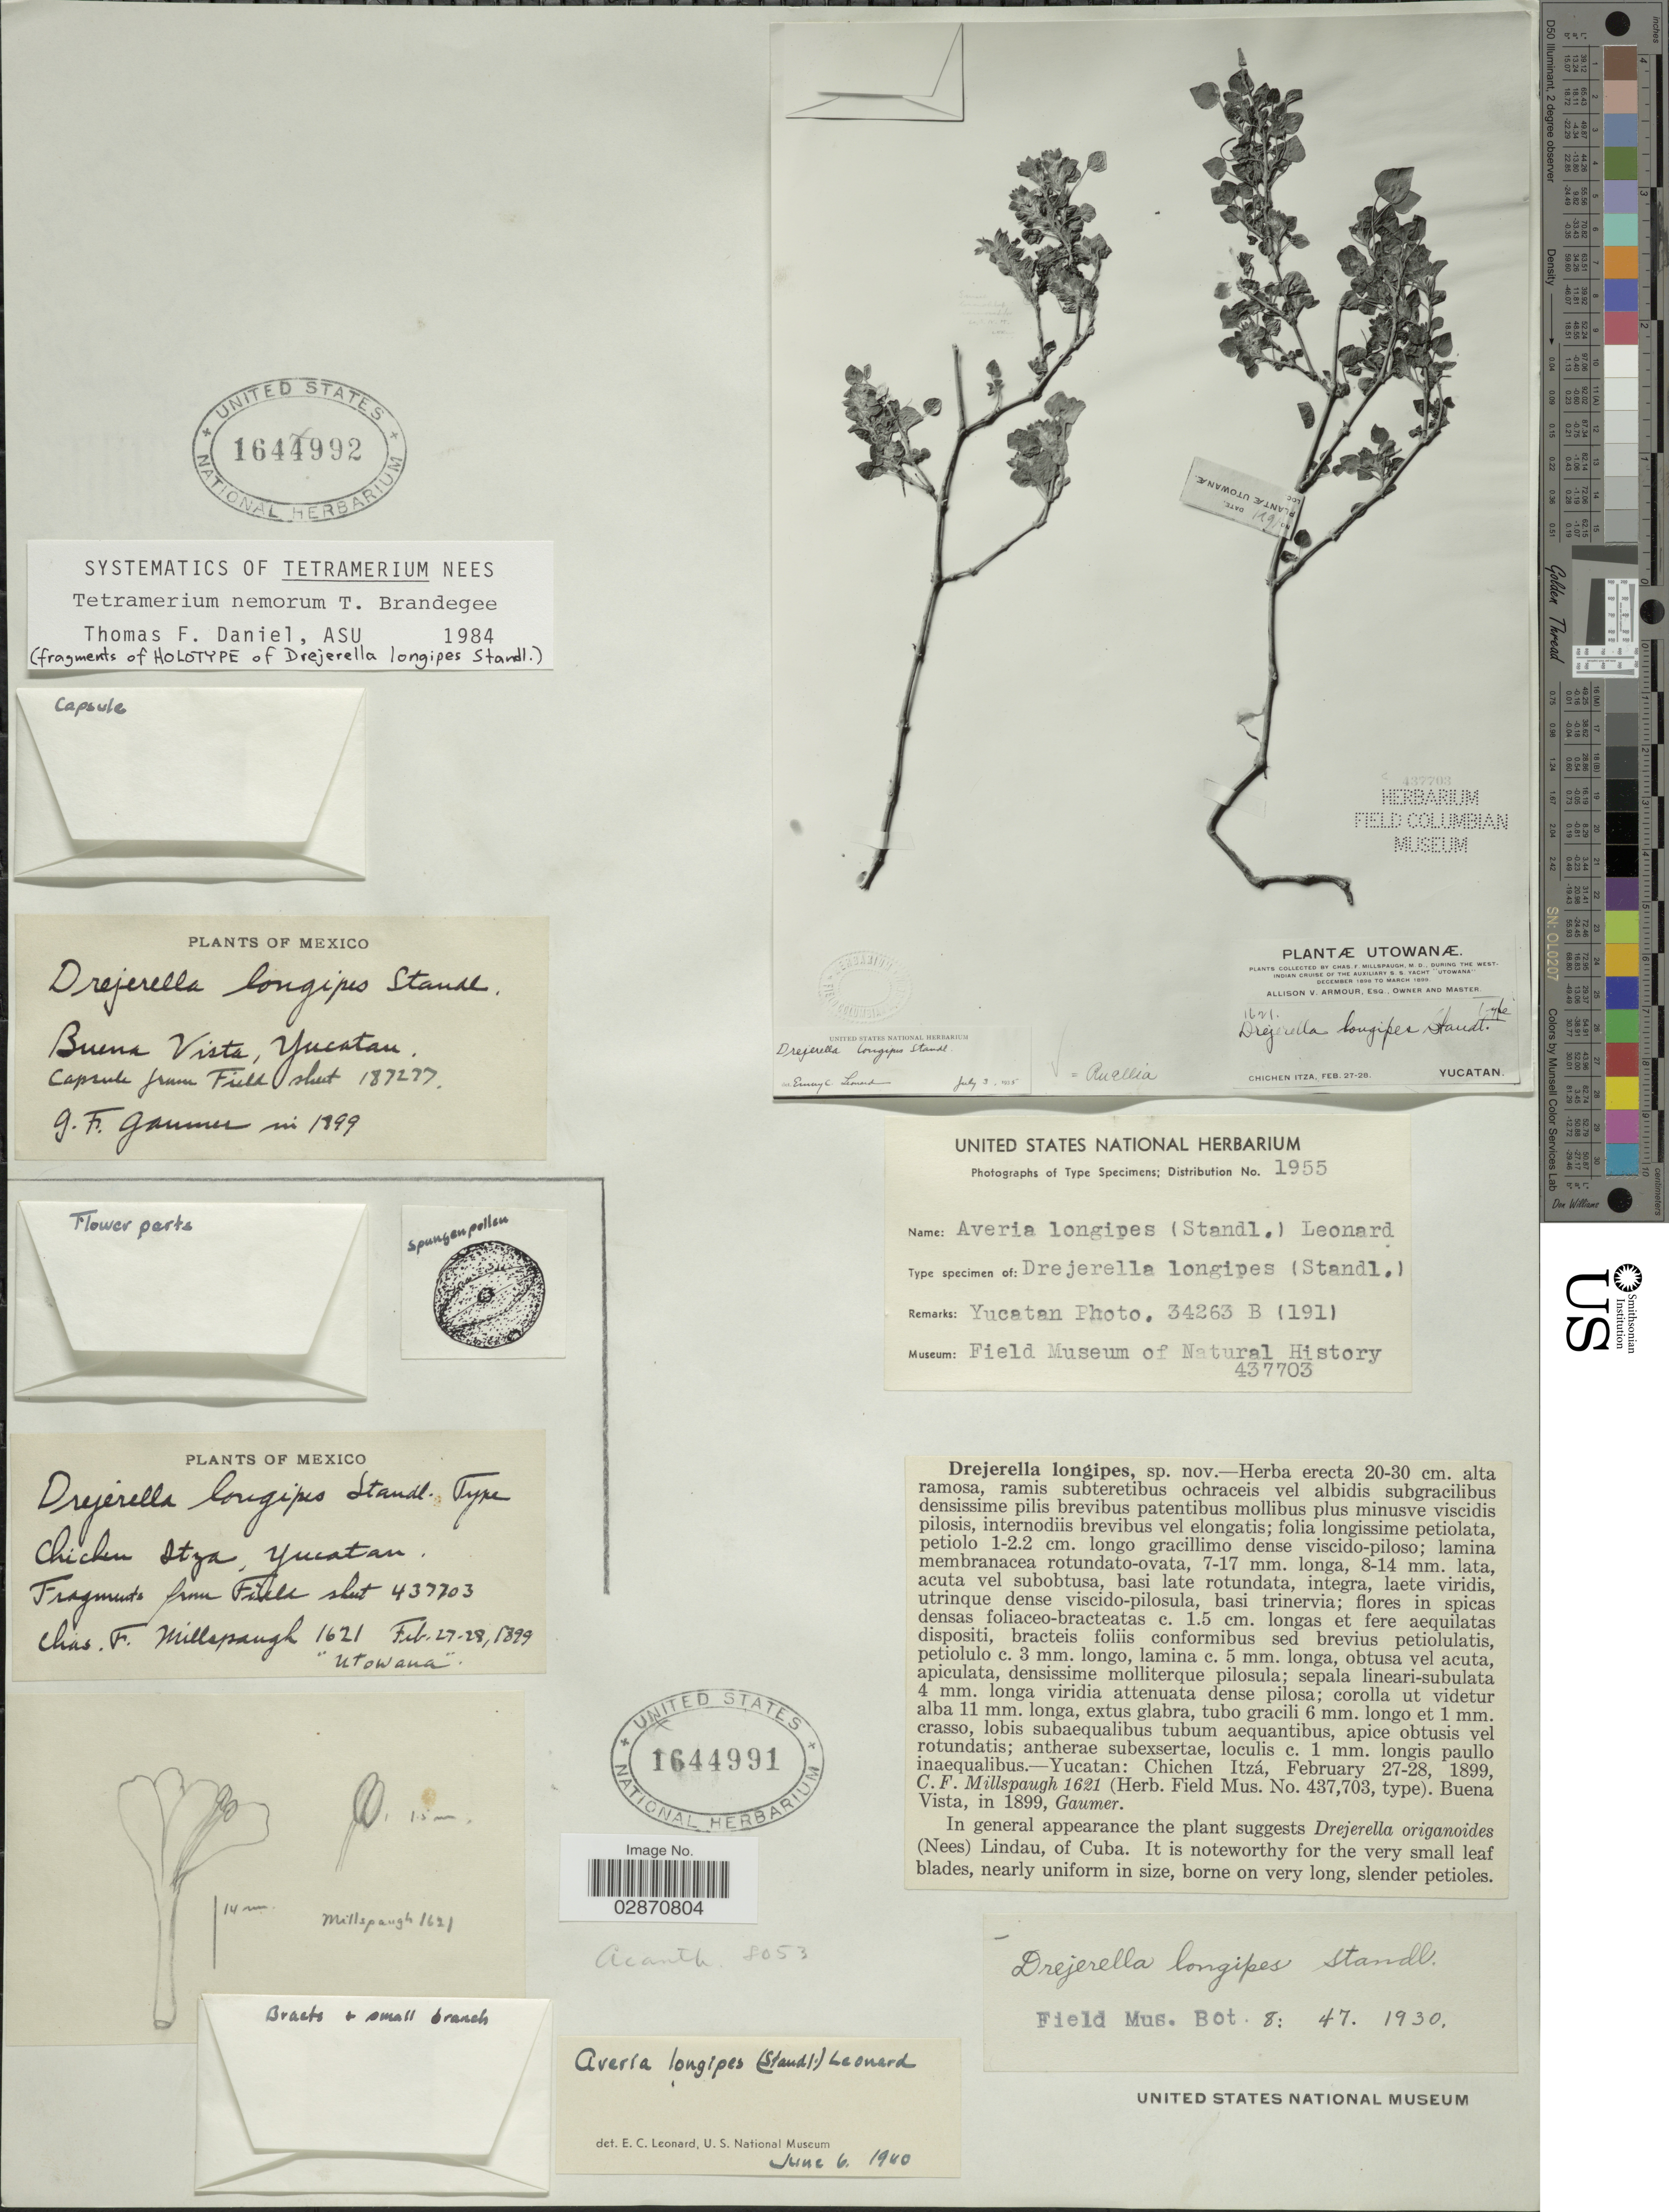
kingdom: Plantae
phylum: Tracheophyta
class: Magnoliopsida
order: Lamiales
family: Acanthaceae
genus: Tetramerium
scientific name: Tetramerium nemorum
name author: Brandegee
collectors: C. F. Millspaugh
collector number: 1621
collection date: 1899-02-27/1899-02-28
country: Mexico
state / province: Yucatán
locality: Chichen Itza.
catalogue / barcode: US 1644991-2